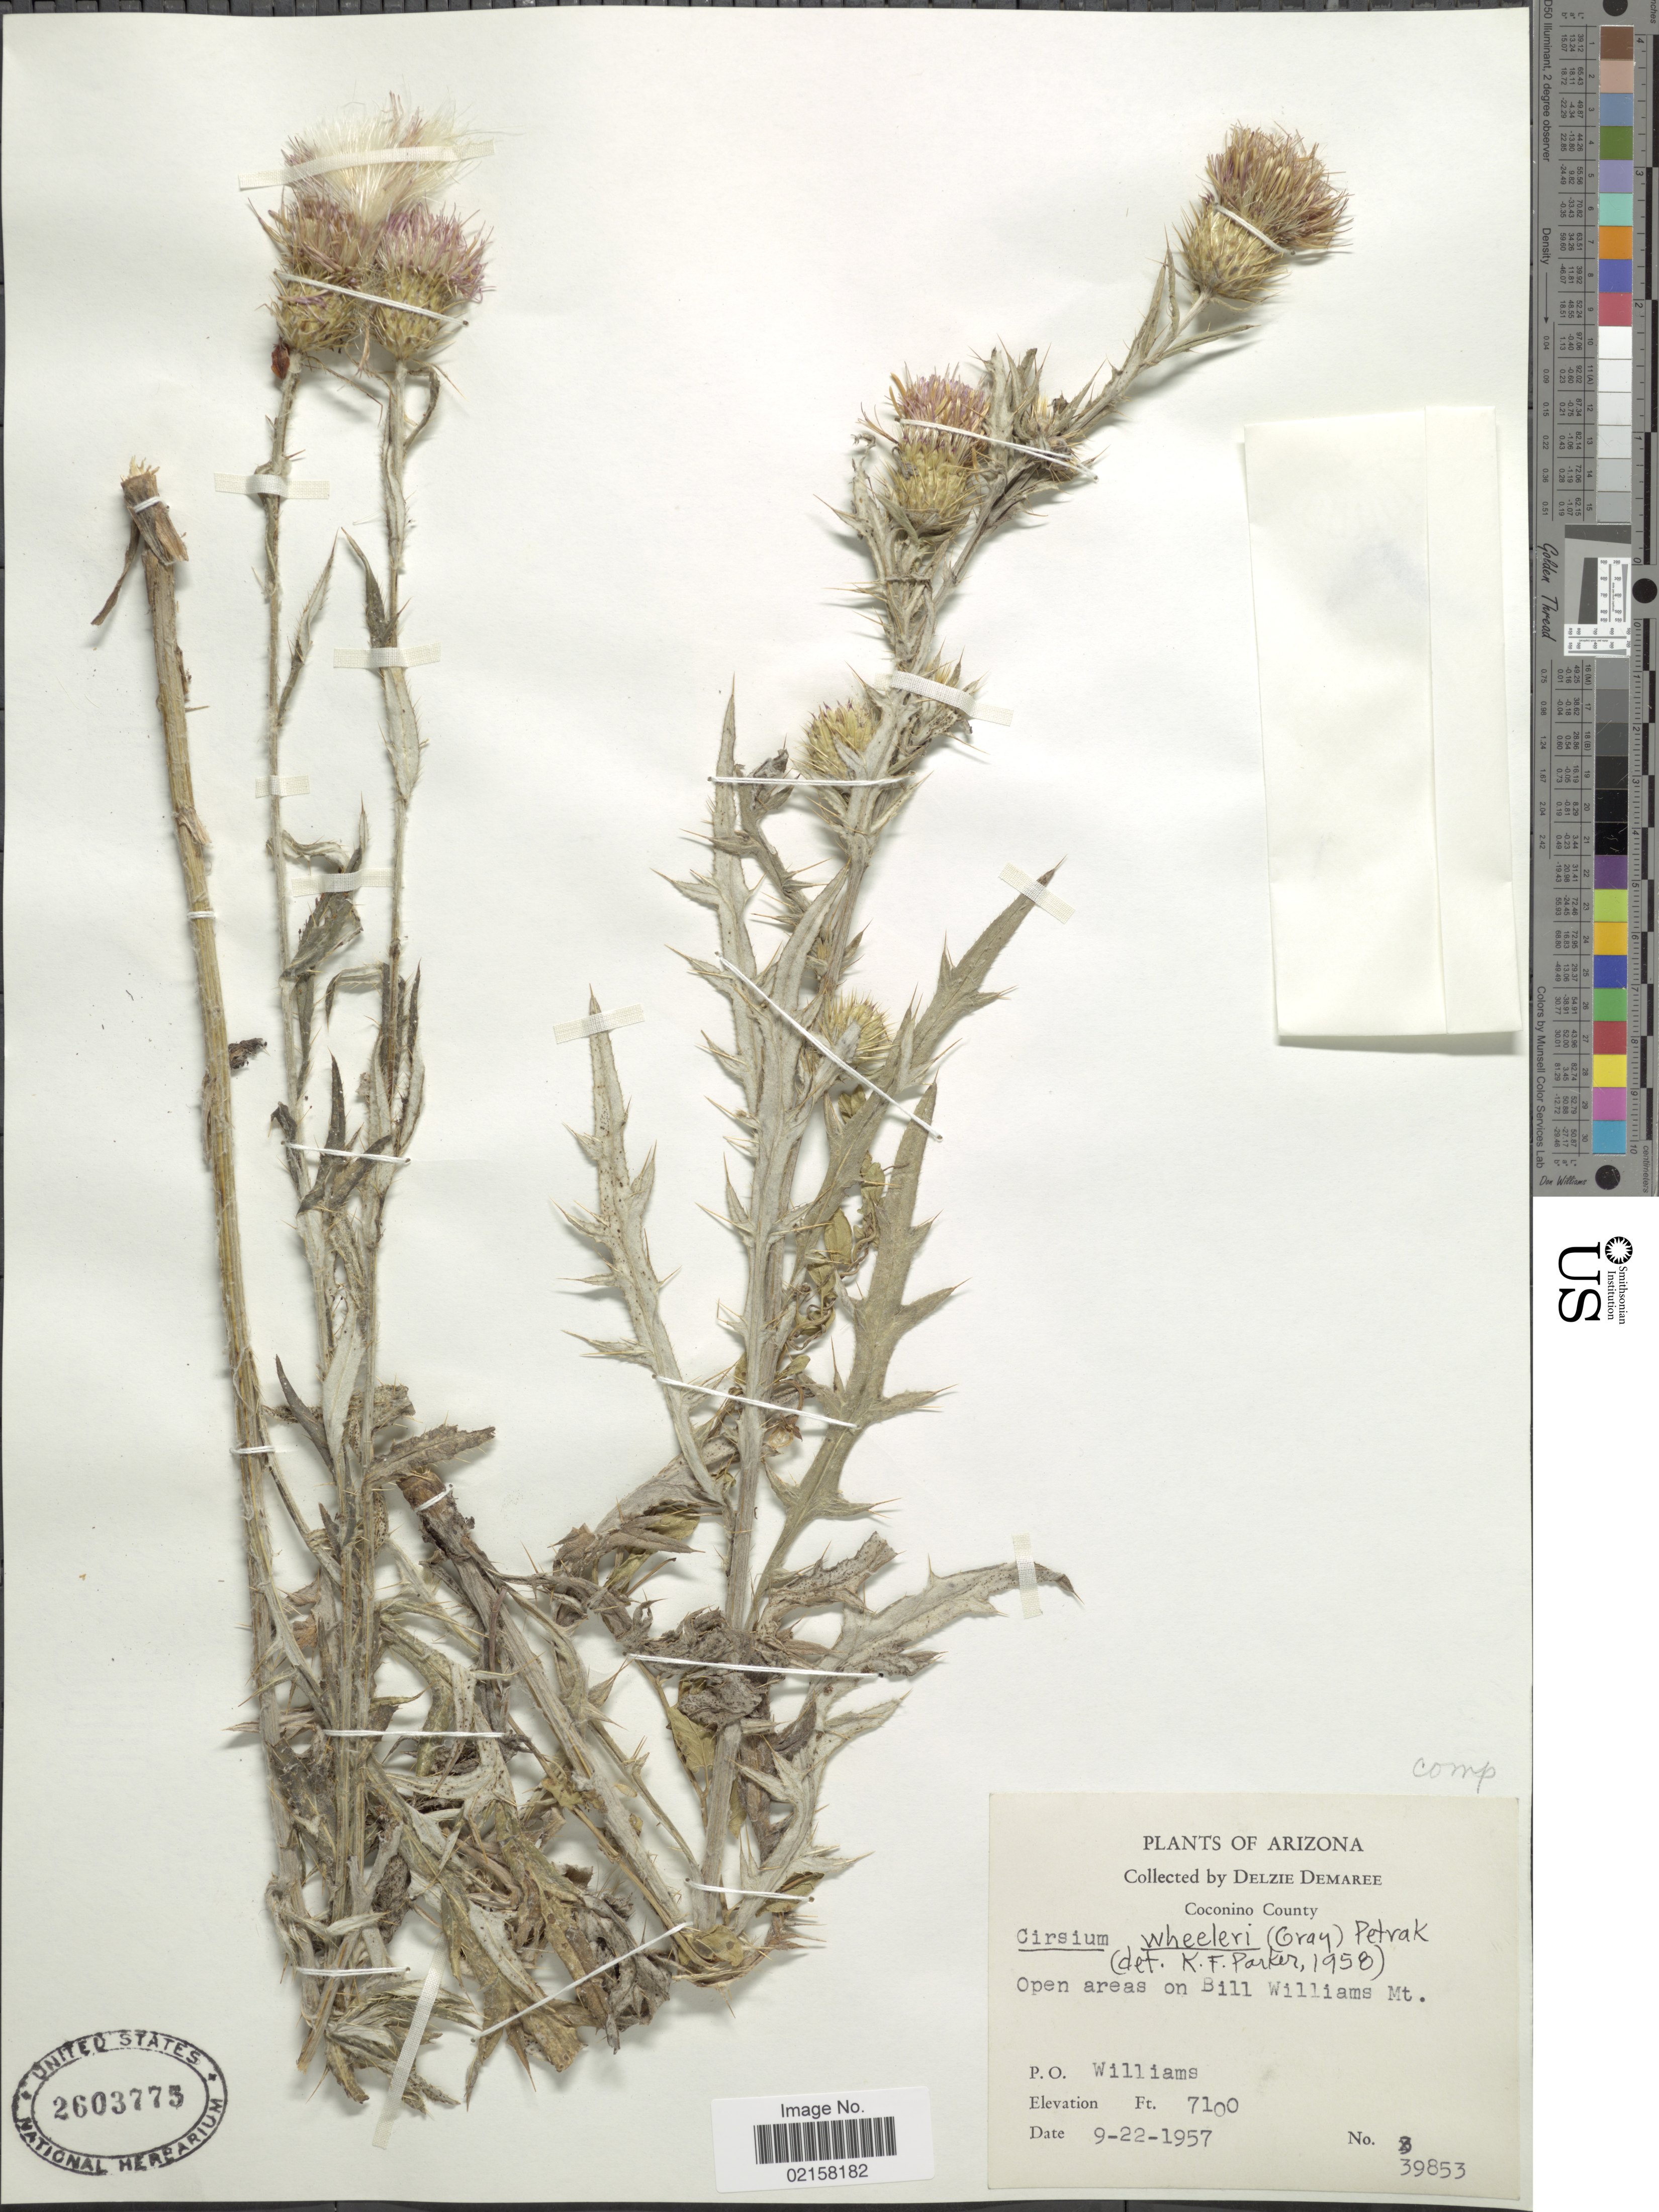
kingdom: Plantae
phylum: Tracheophyta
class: Magnoliopsida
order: Asterales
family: Asteraceae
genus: Cirsium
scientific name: Cirsium wheeleri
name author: (A. Gray) Petr.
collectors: D. Demaree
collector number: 39853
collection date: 1957-09-22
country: United States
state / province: Arizona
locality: Coconino County, open areas on Bill Williams Mt., P.O. Williams.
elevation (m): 2164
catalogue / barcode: US 2603773